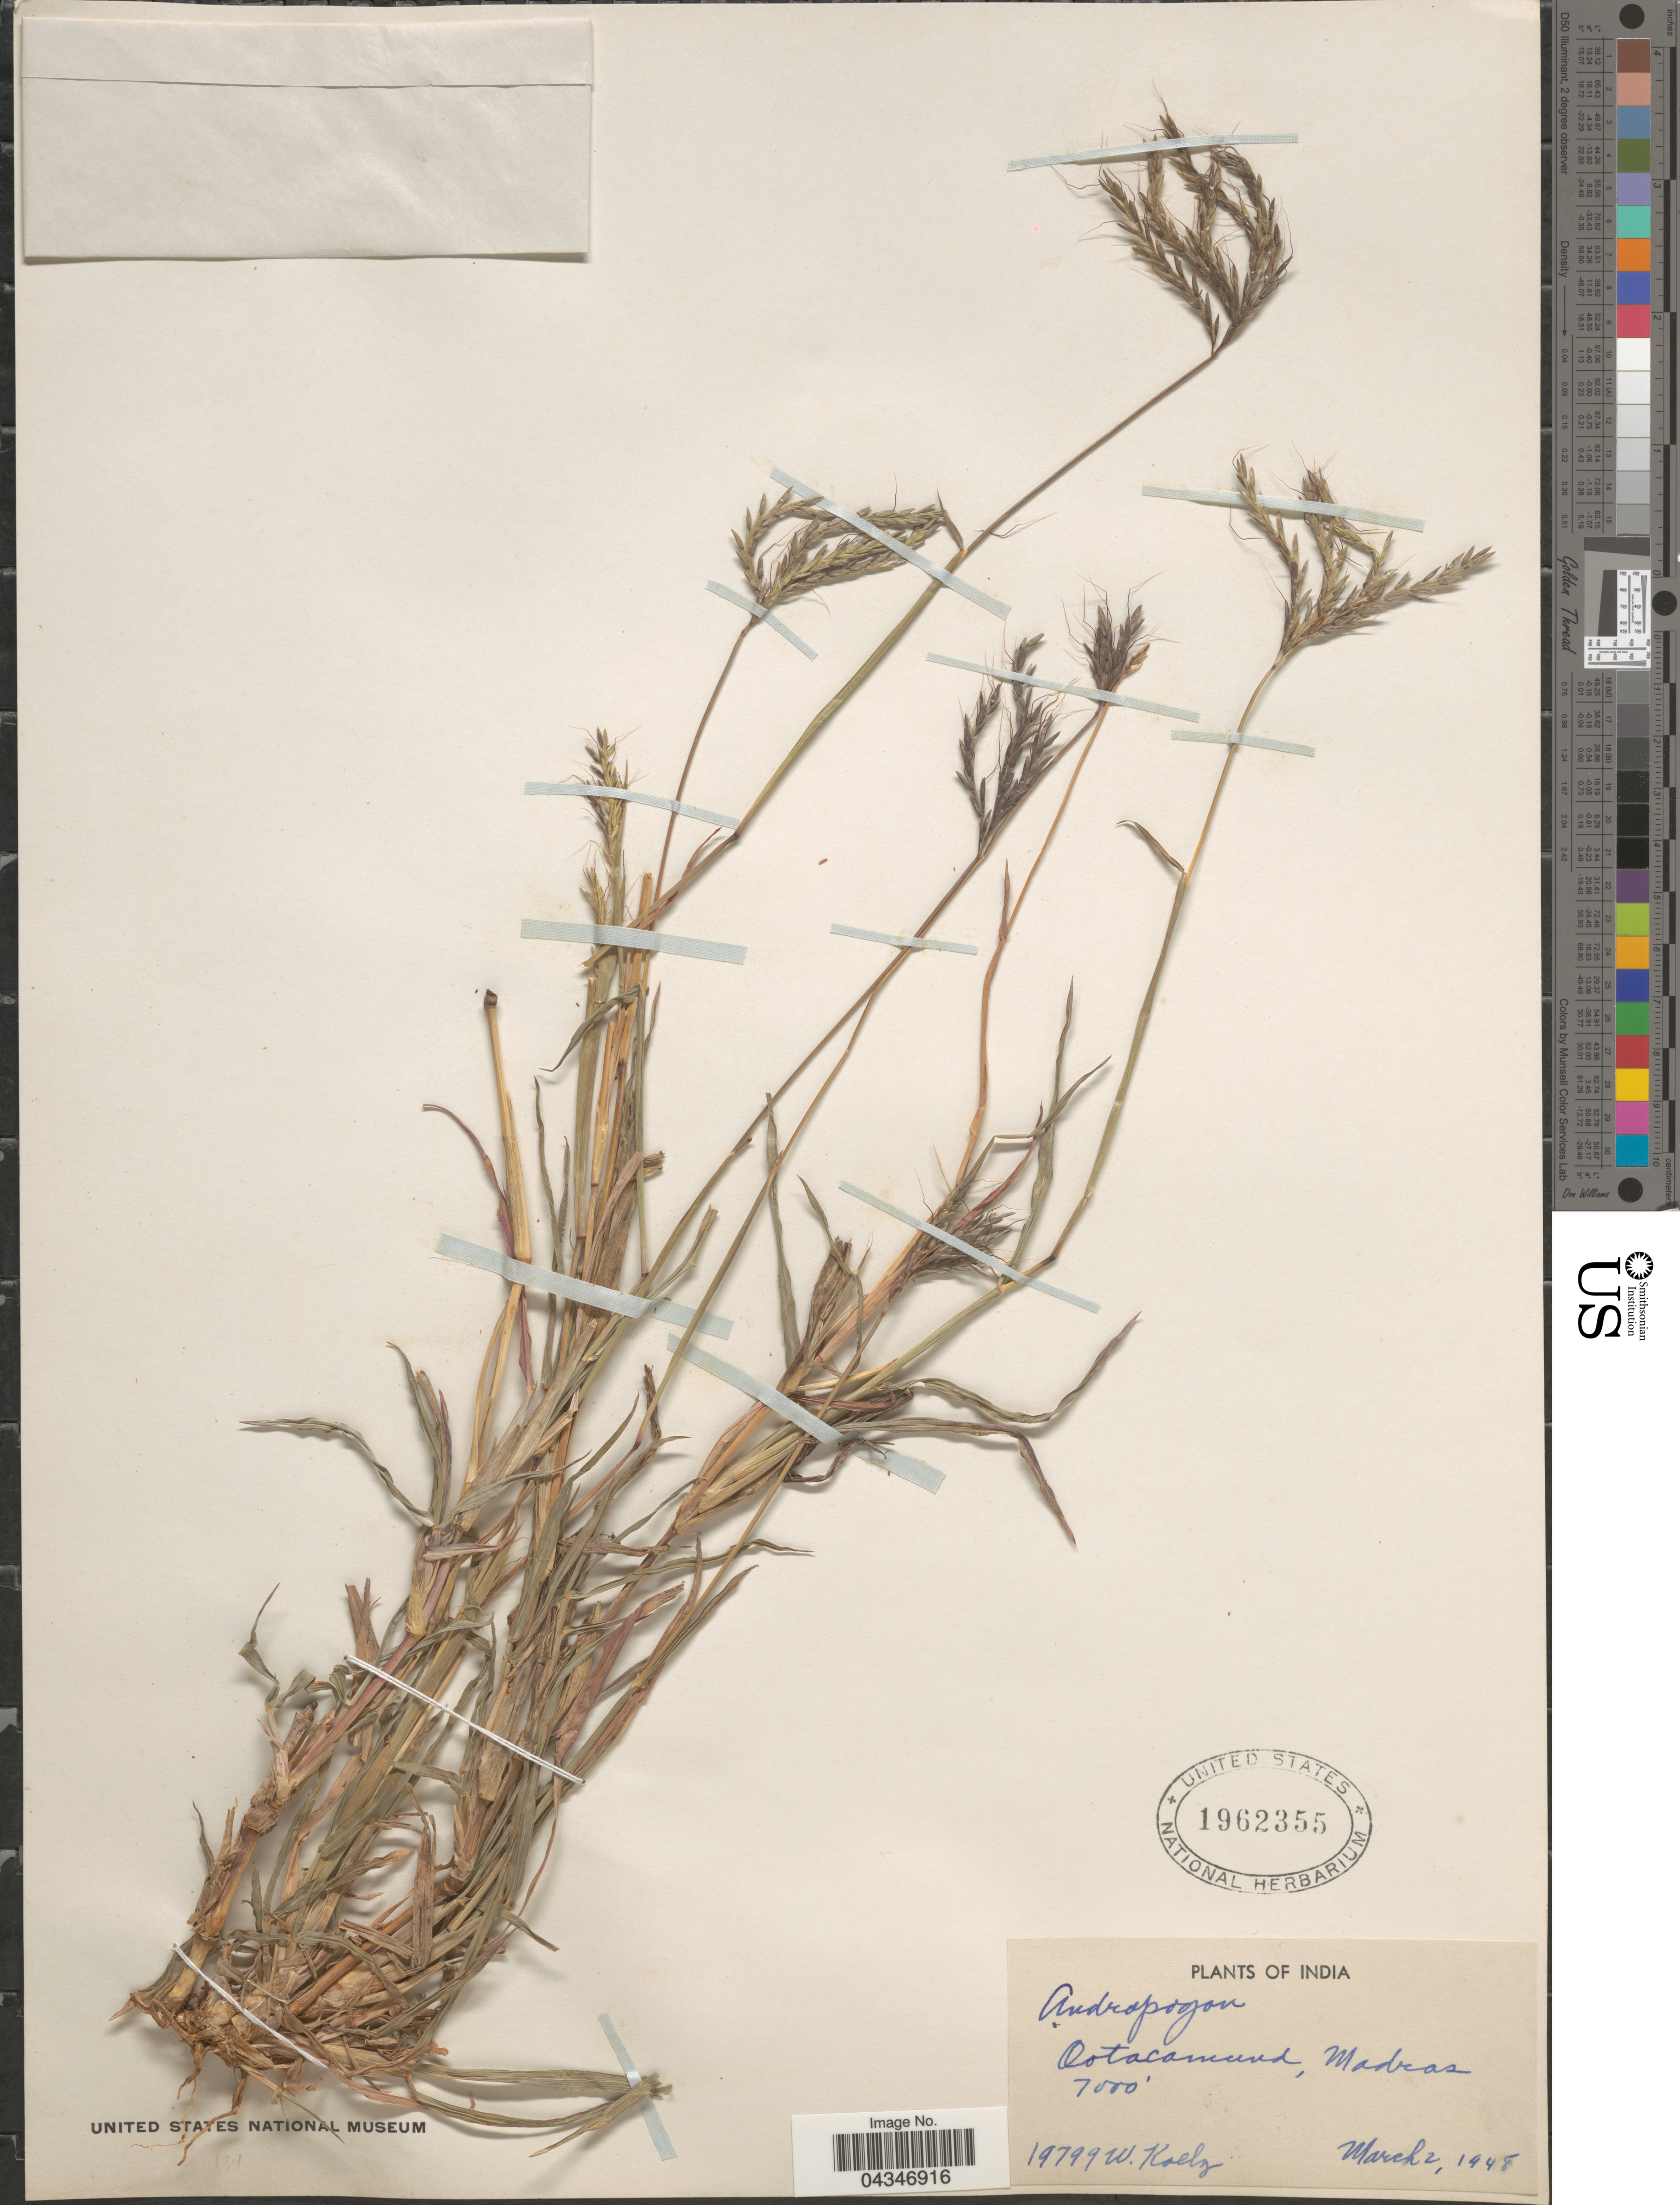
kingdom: Plantae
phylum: Tracheophyta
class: Liliopsida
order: Poales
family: Poaceae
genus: Andropogon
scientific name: Andropogon sp.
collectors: W. Koelz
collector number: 19799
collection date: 1948-03-02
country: India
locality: Ootacamund, Madras.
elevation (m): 2134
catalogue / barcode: US 1962355